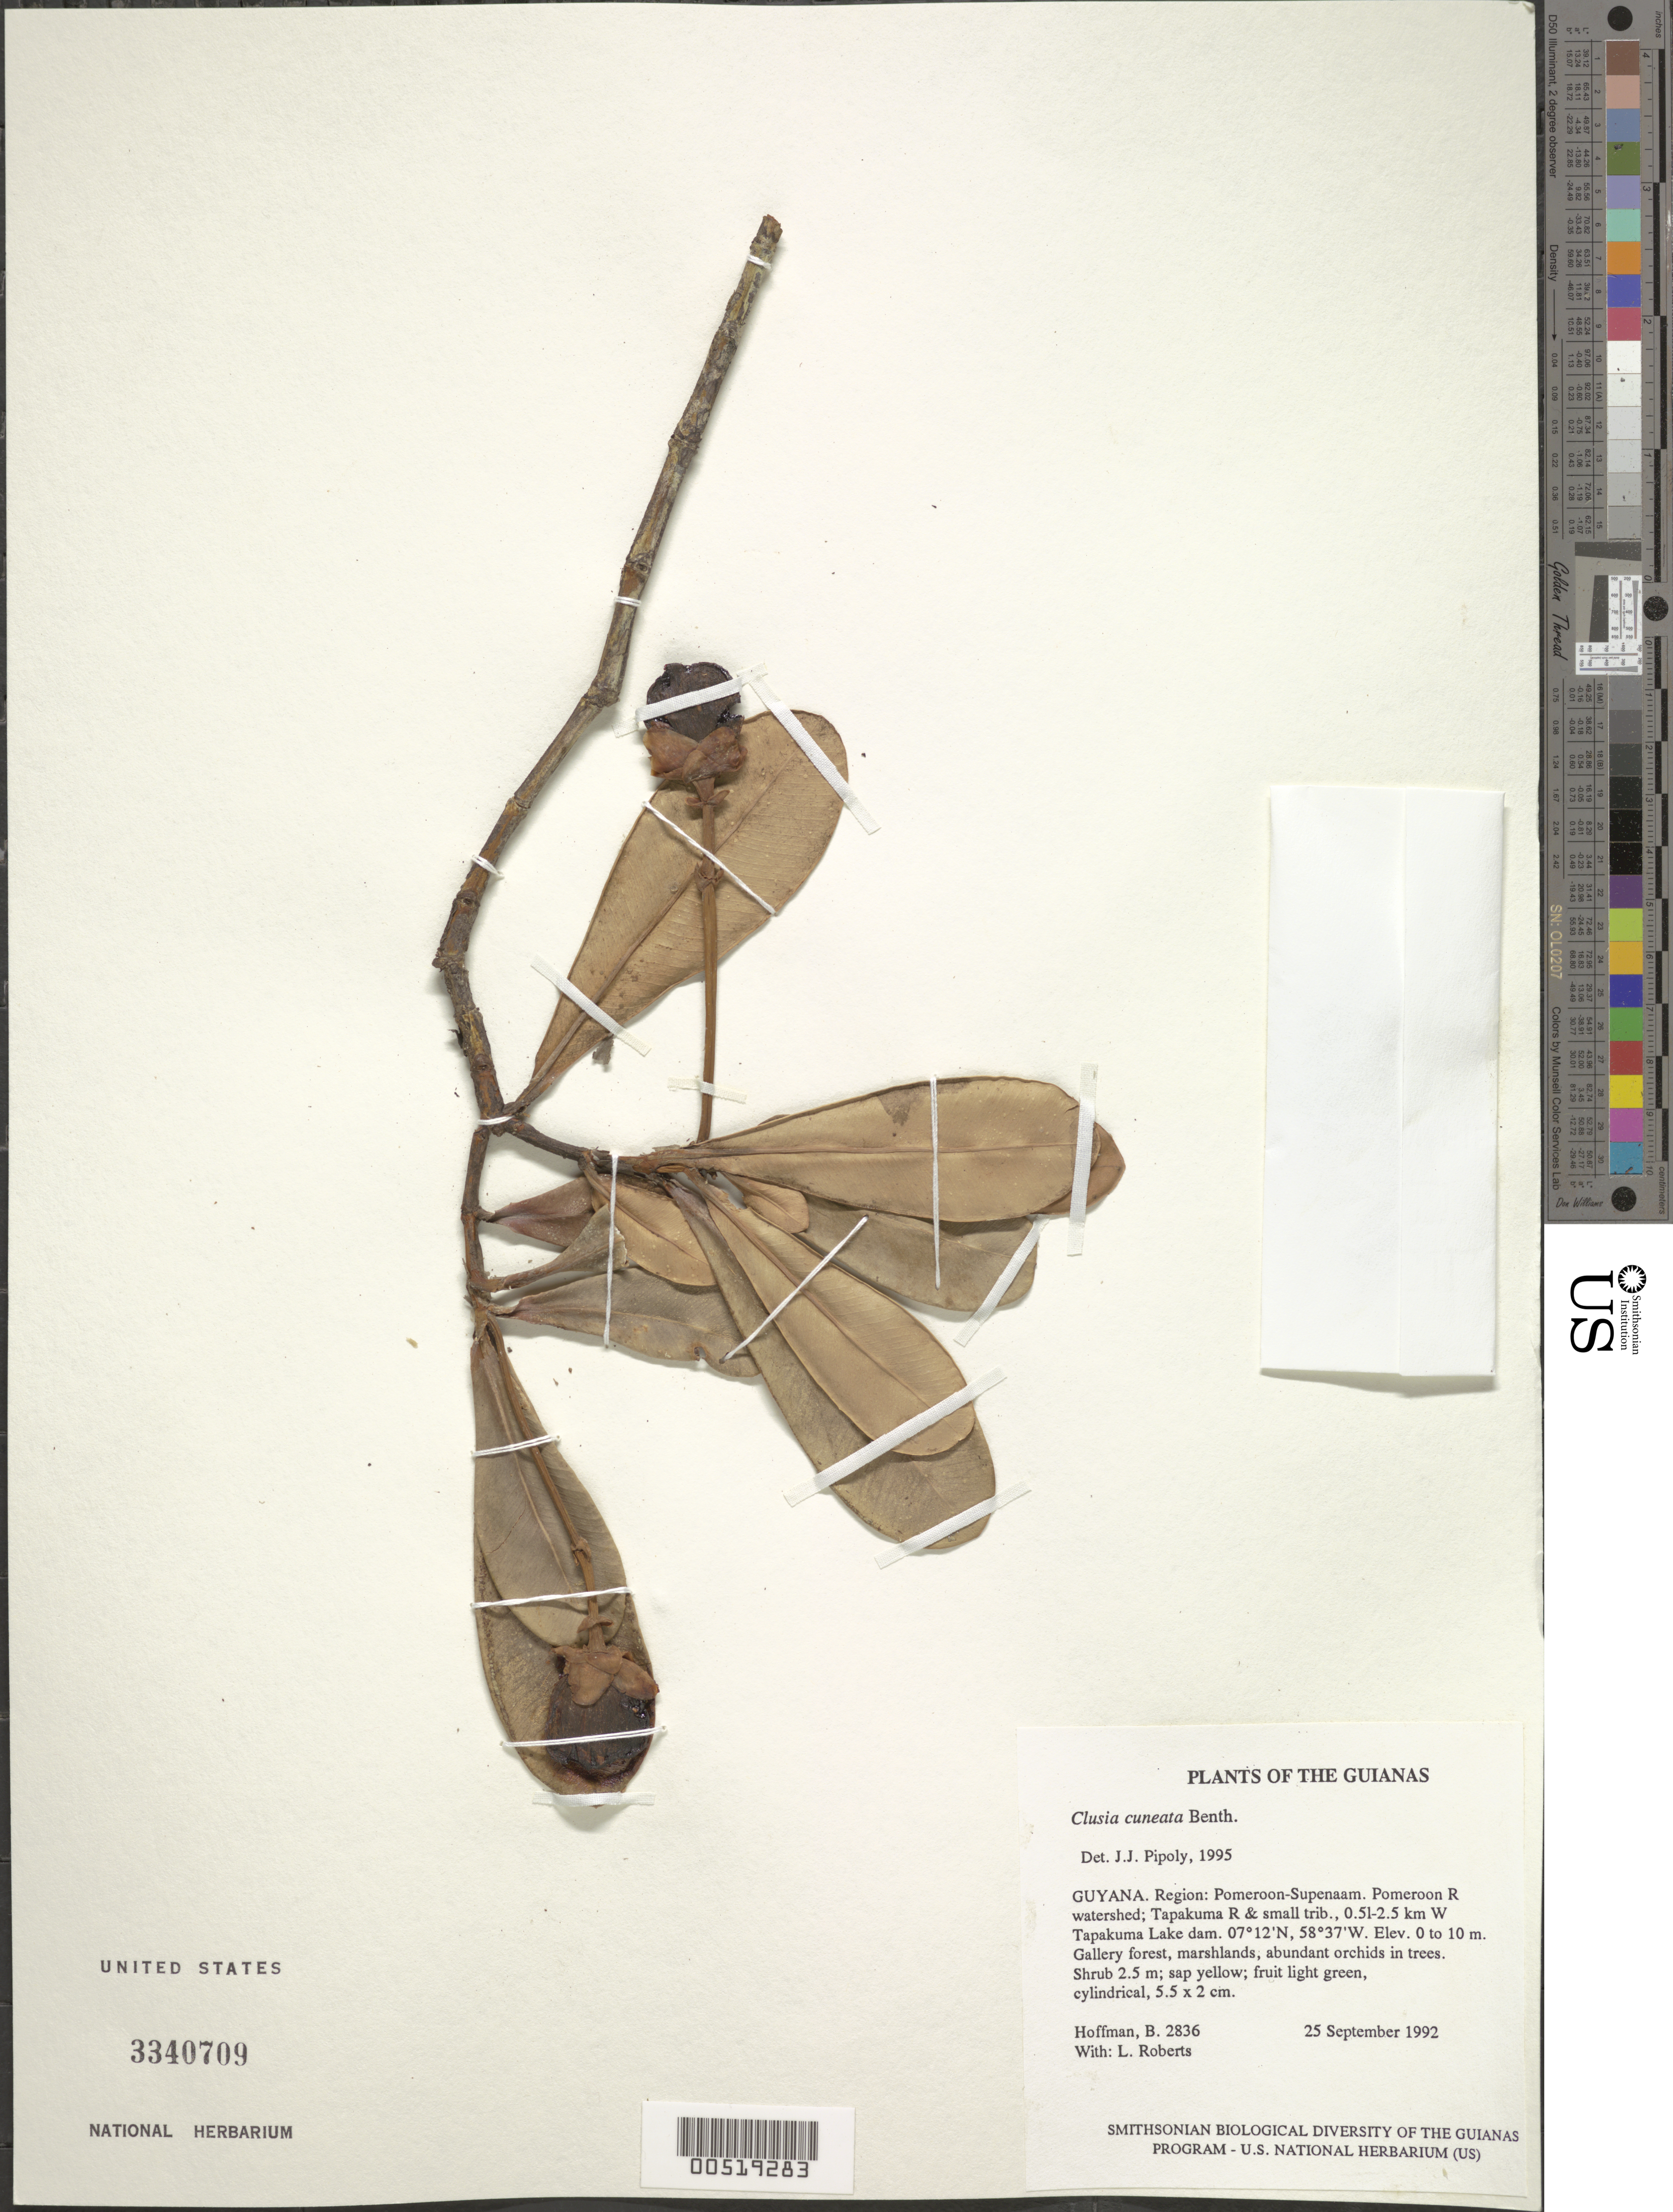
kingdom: Plantae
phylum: Tracheophyta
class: Magnoliopsida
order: Malpighiales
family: Clusiaceae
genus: Clusia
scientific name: Clusia cuneata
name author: Benth.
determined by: Pipoly, J. J., III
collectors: B. Hoffman & L. Roberts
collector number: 2836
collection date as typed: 25 September 1992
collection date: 1992-09-25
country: Guyana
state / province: Pomeroon-Supenaam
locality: Pomeroon River watershed; Tapakuma River & small tributaries, 0.5-2.5 km W of Tapakuma Lake dam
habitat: Gallery forest, marshlands, abundant orchids in trees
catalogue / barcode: US 3340709